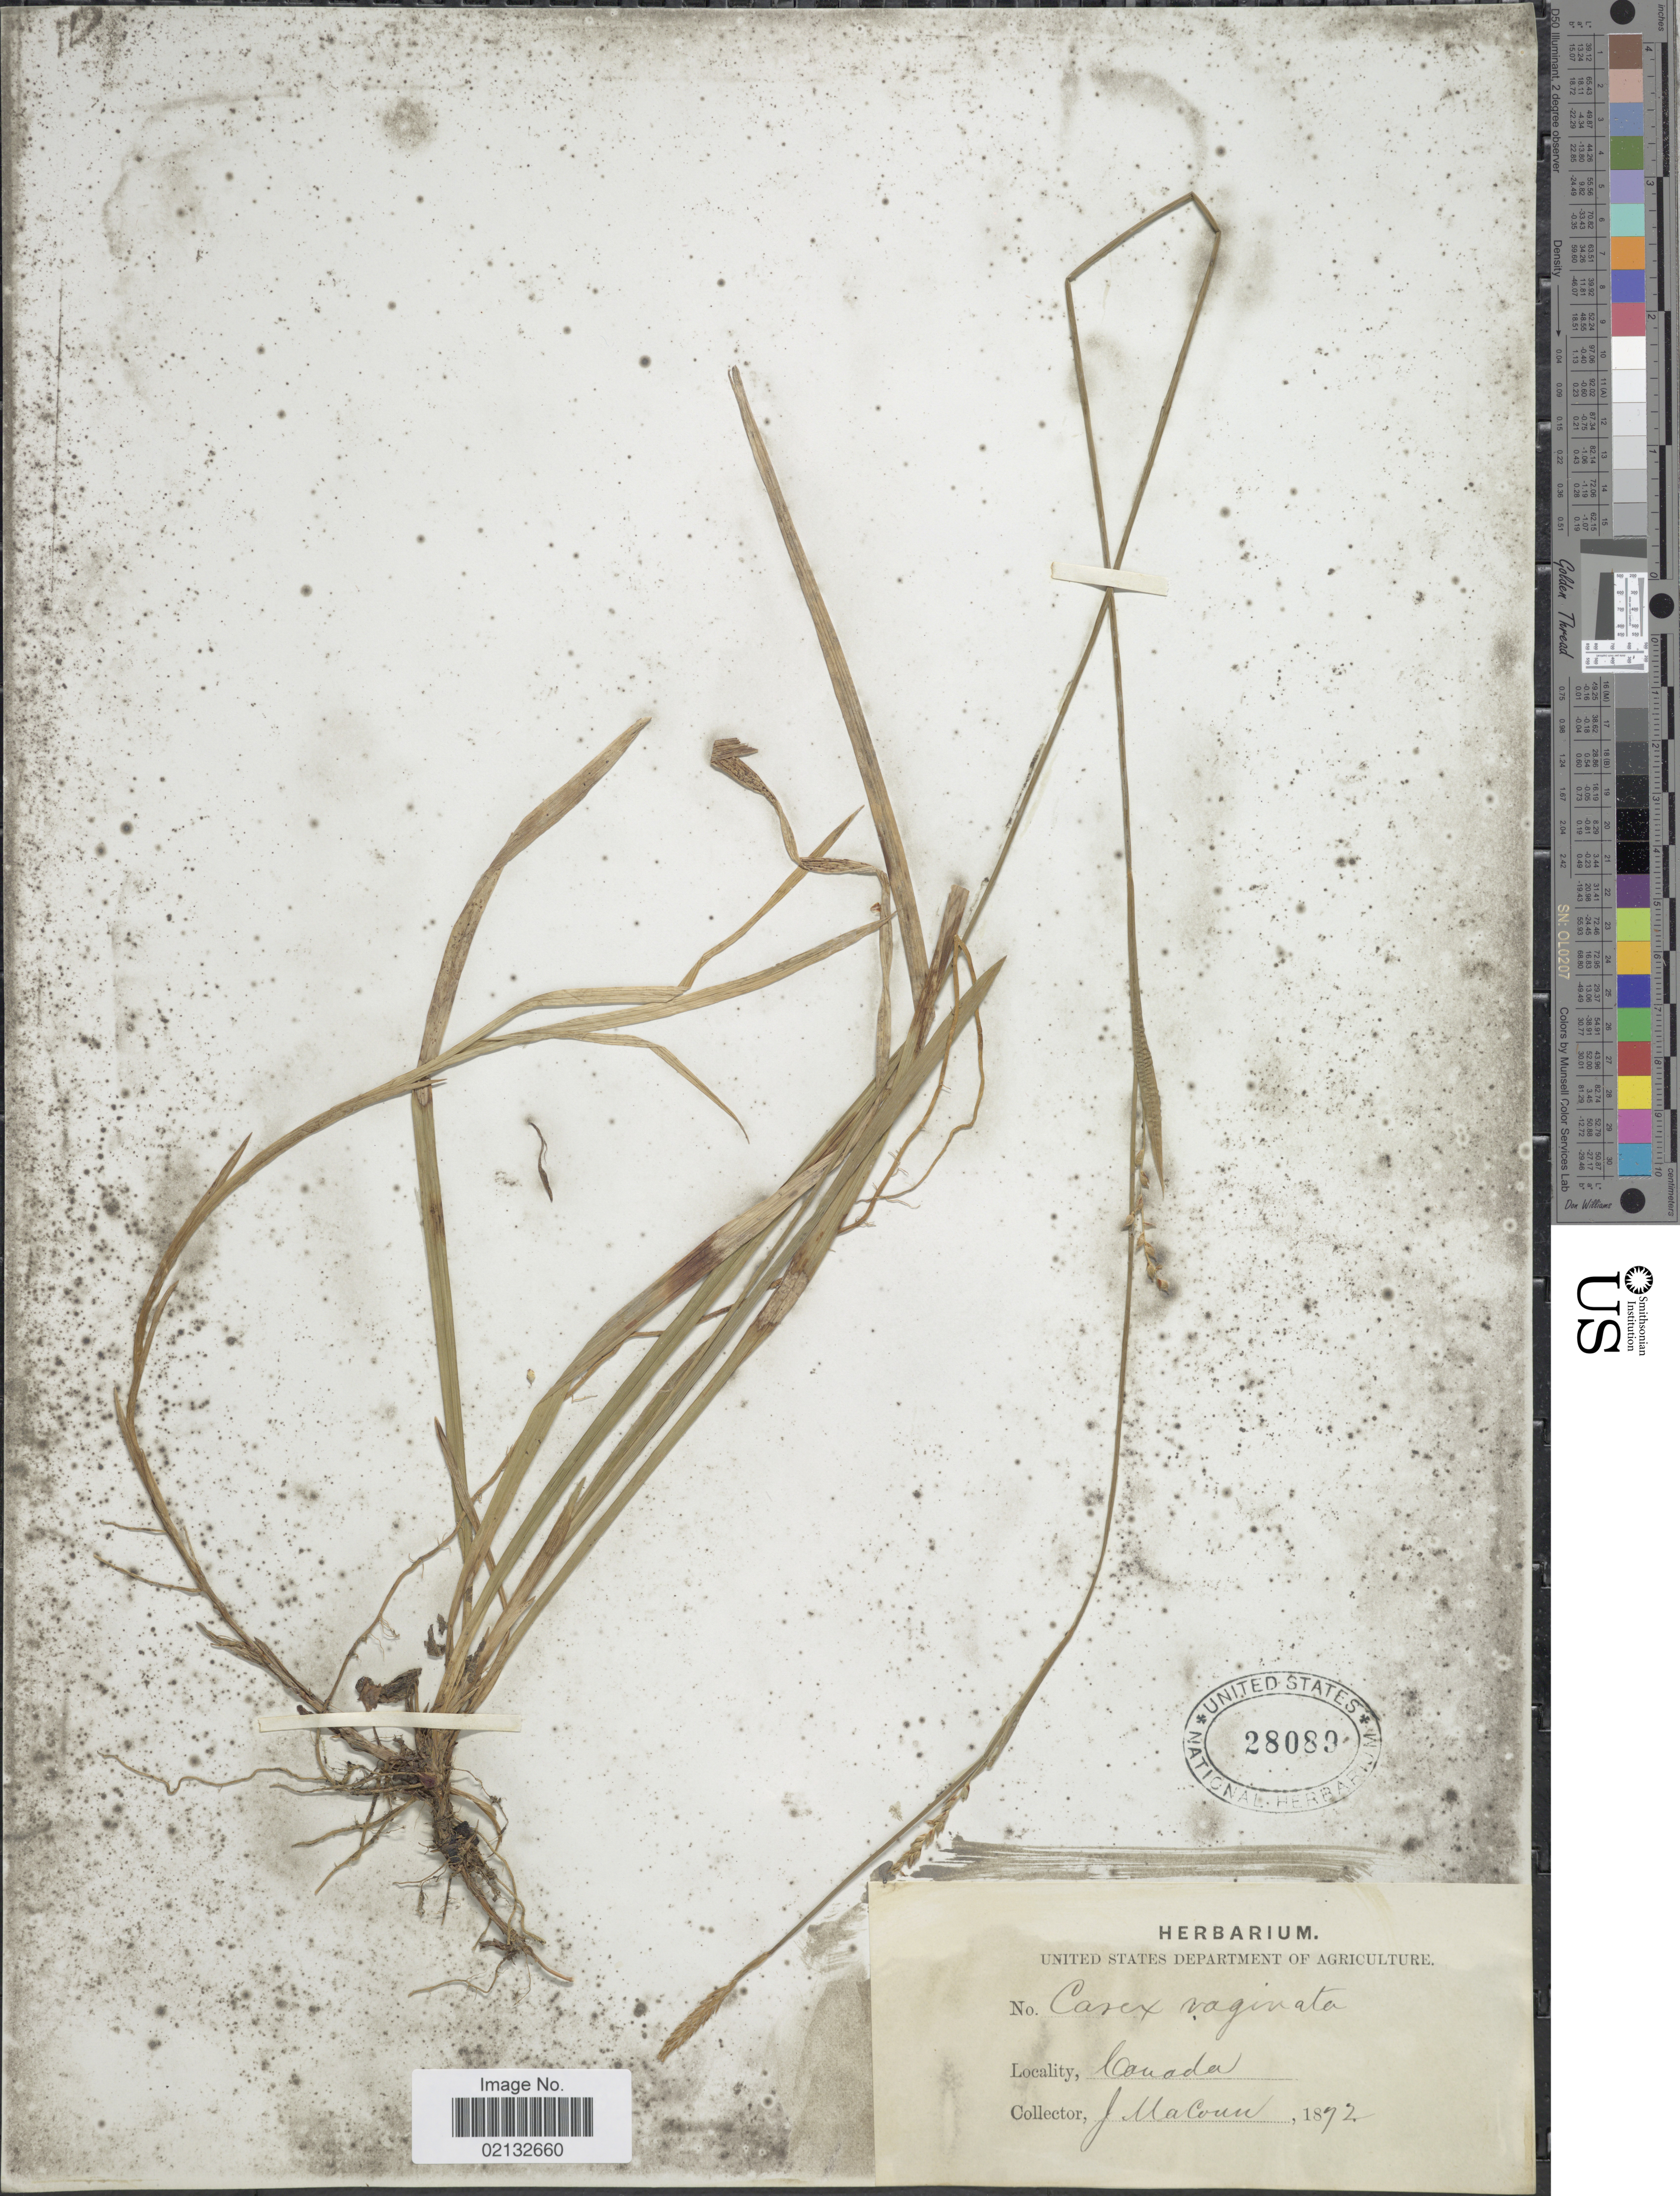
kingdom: Plantae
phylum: Tracheophyta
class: Liliopsida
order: Poales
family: Cyperaceae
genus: Carex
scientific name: Carex vaginata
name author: Tausch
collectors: J. Macoun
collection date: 1872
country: Canada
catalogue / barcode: US 28089